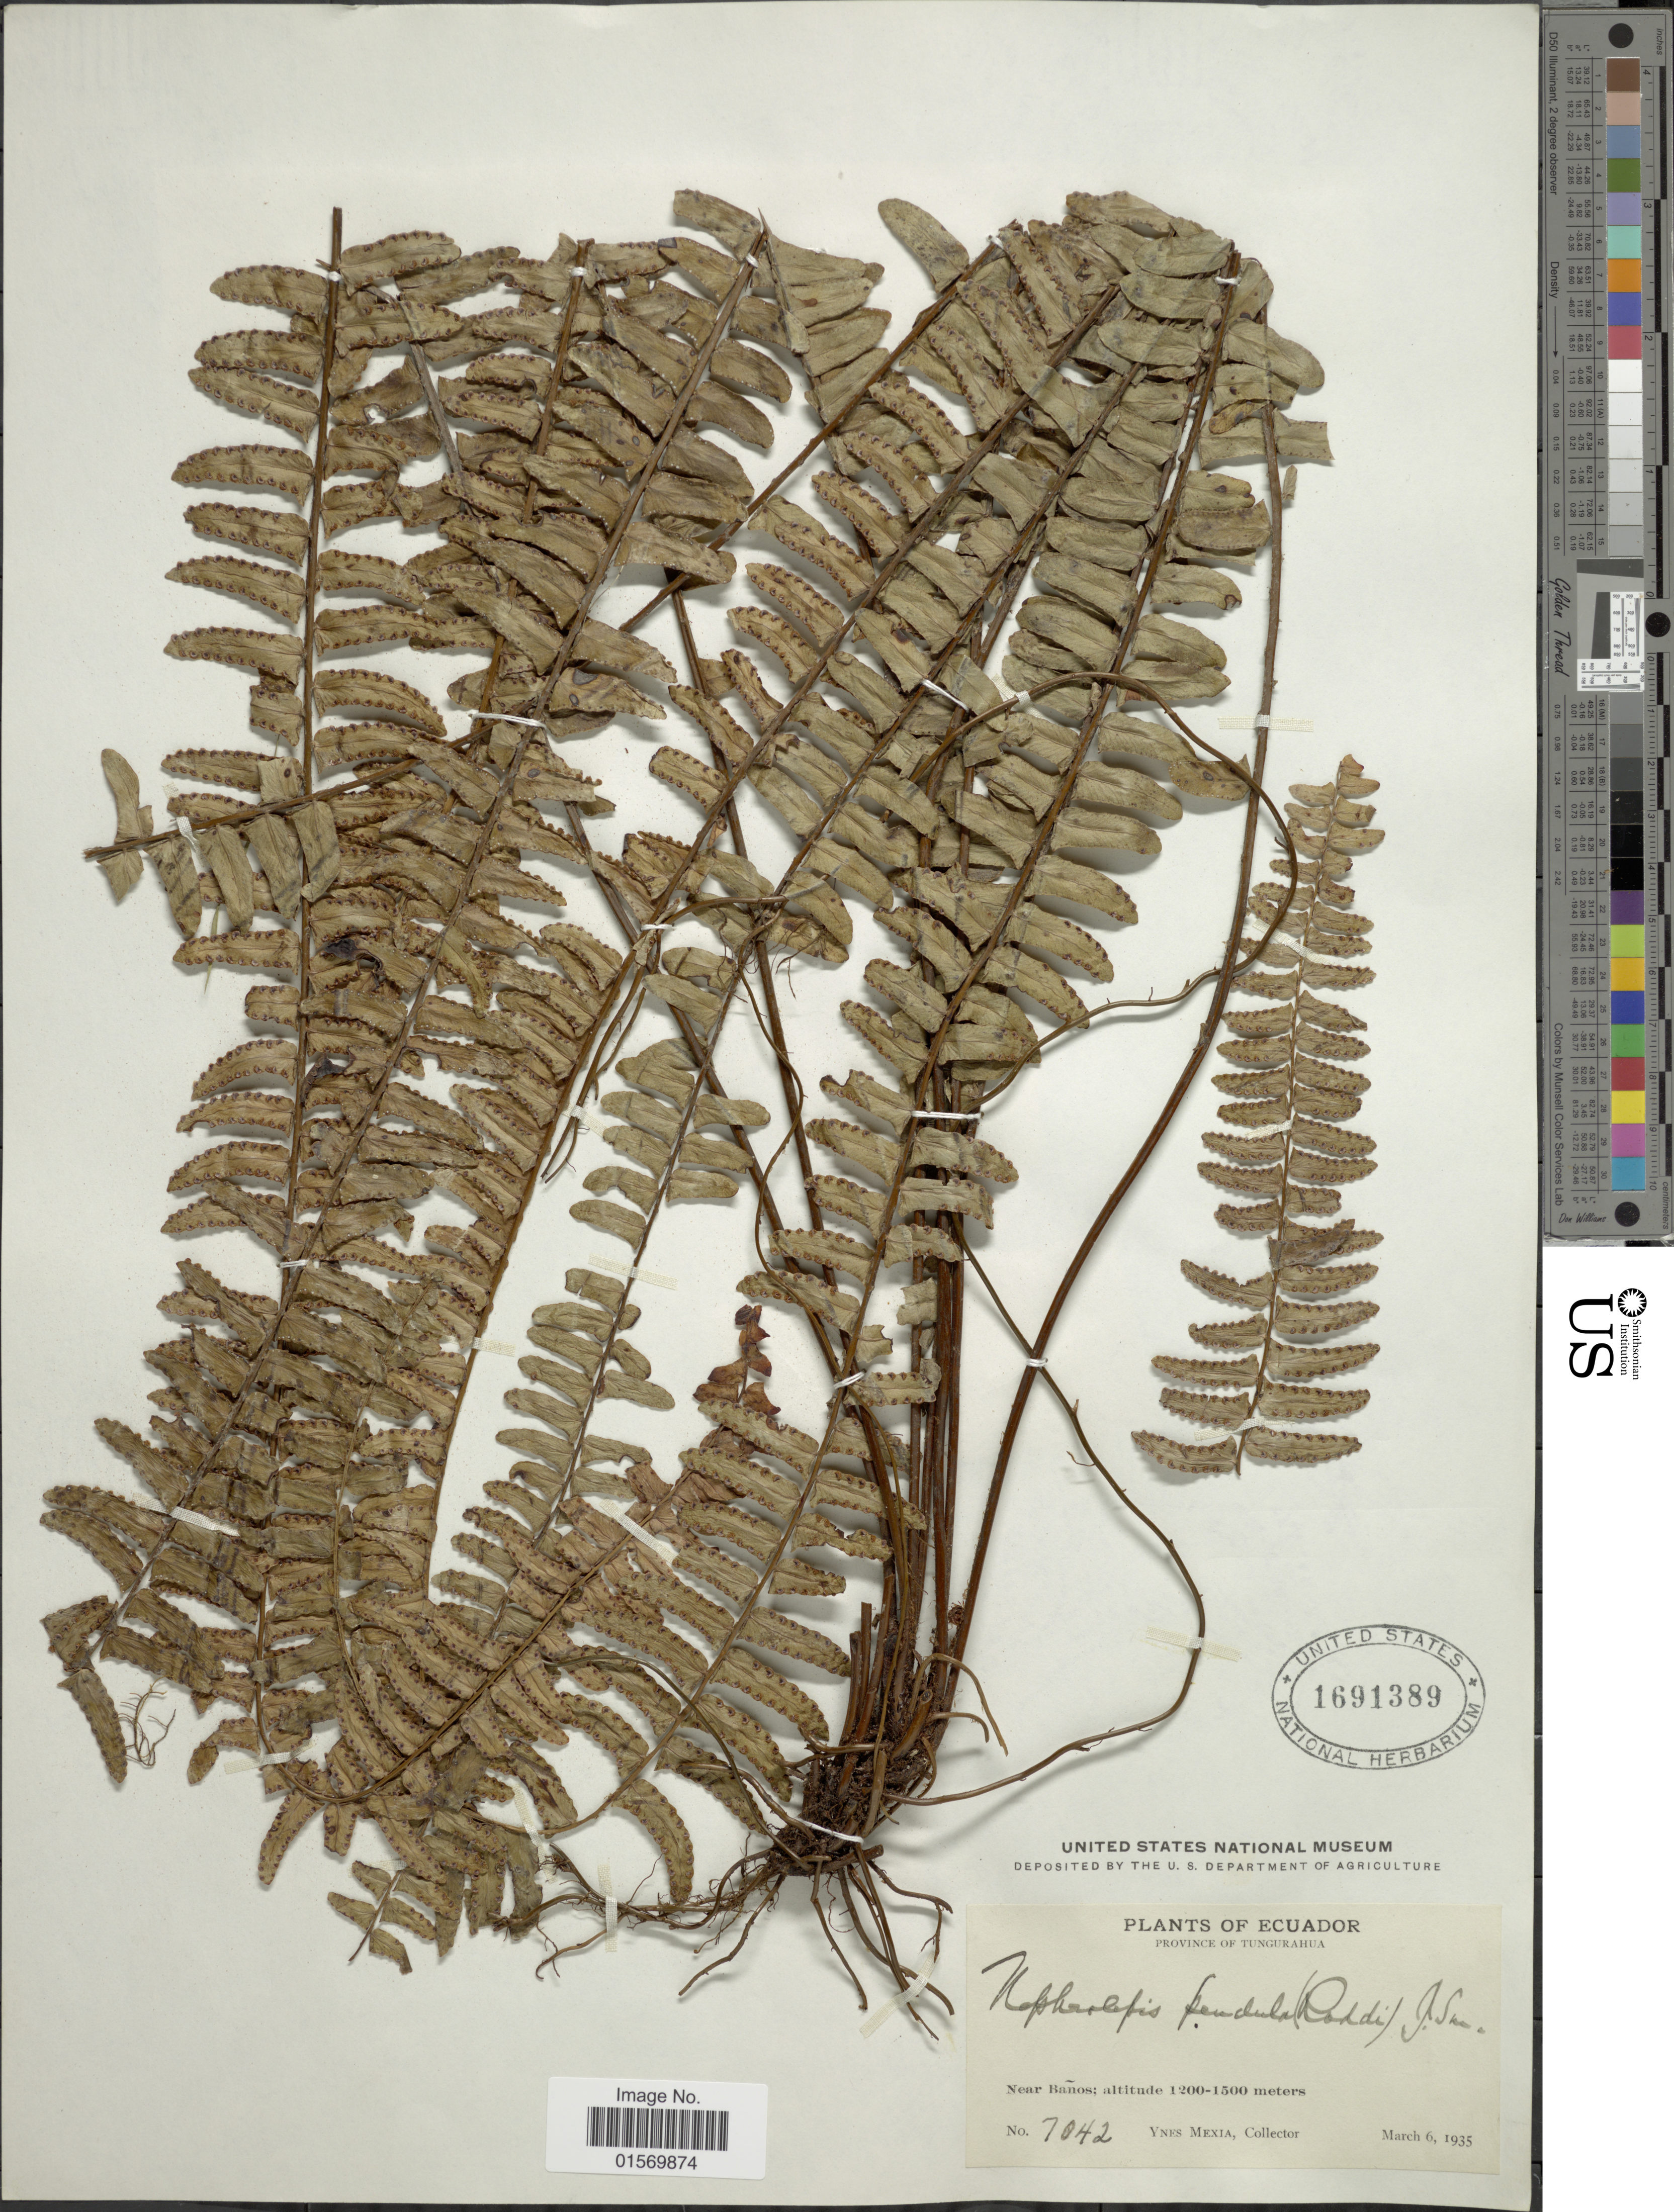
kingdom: Plantae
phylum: Tracheophyta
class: Polypodiopsida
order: Polypodiales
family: Nephrolepidaceae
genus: Nephrolepis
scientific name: Nephrolepis pendula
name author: (Raddi) J. Sm.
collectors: Y. Mexia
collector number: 7042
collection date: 1935-03-06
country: Ecuador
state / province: Tungurahua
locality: Near Baños.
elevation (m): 1200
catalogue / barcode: US 1691389